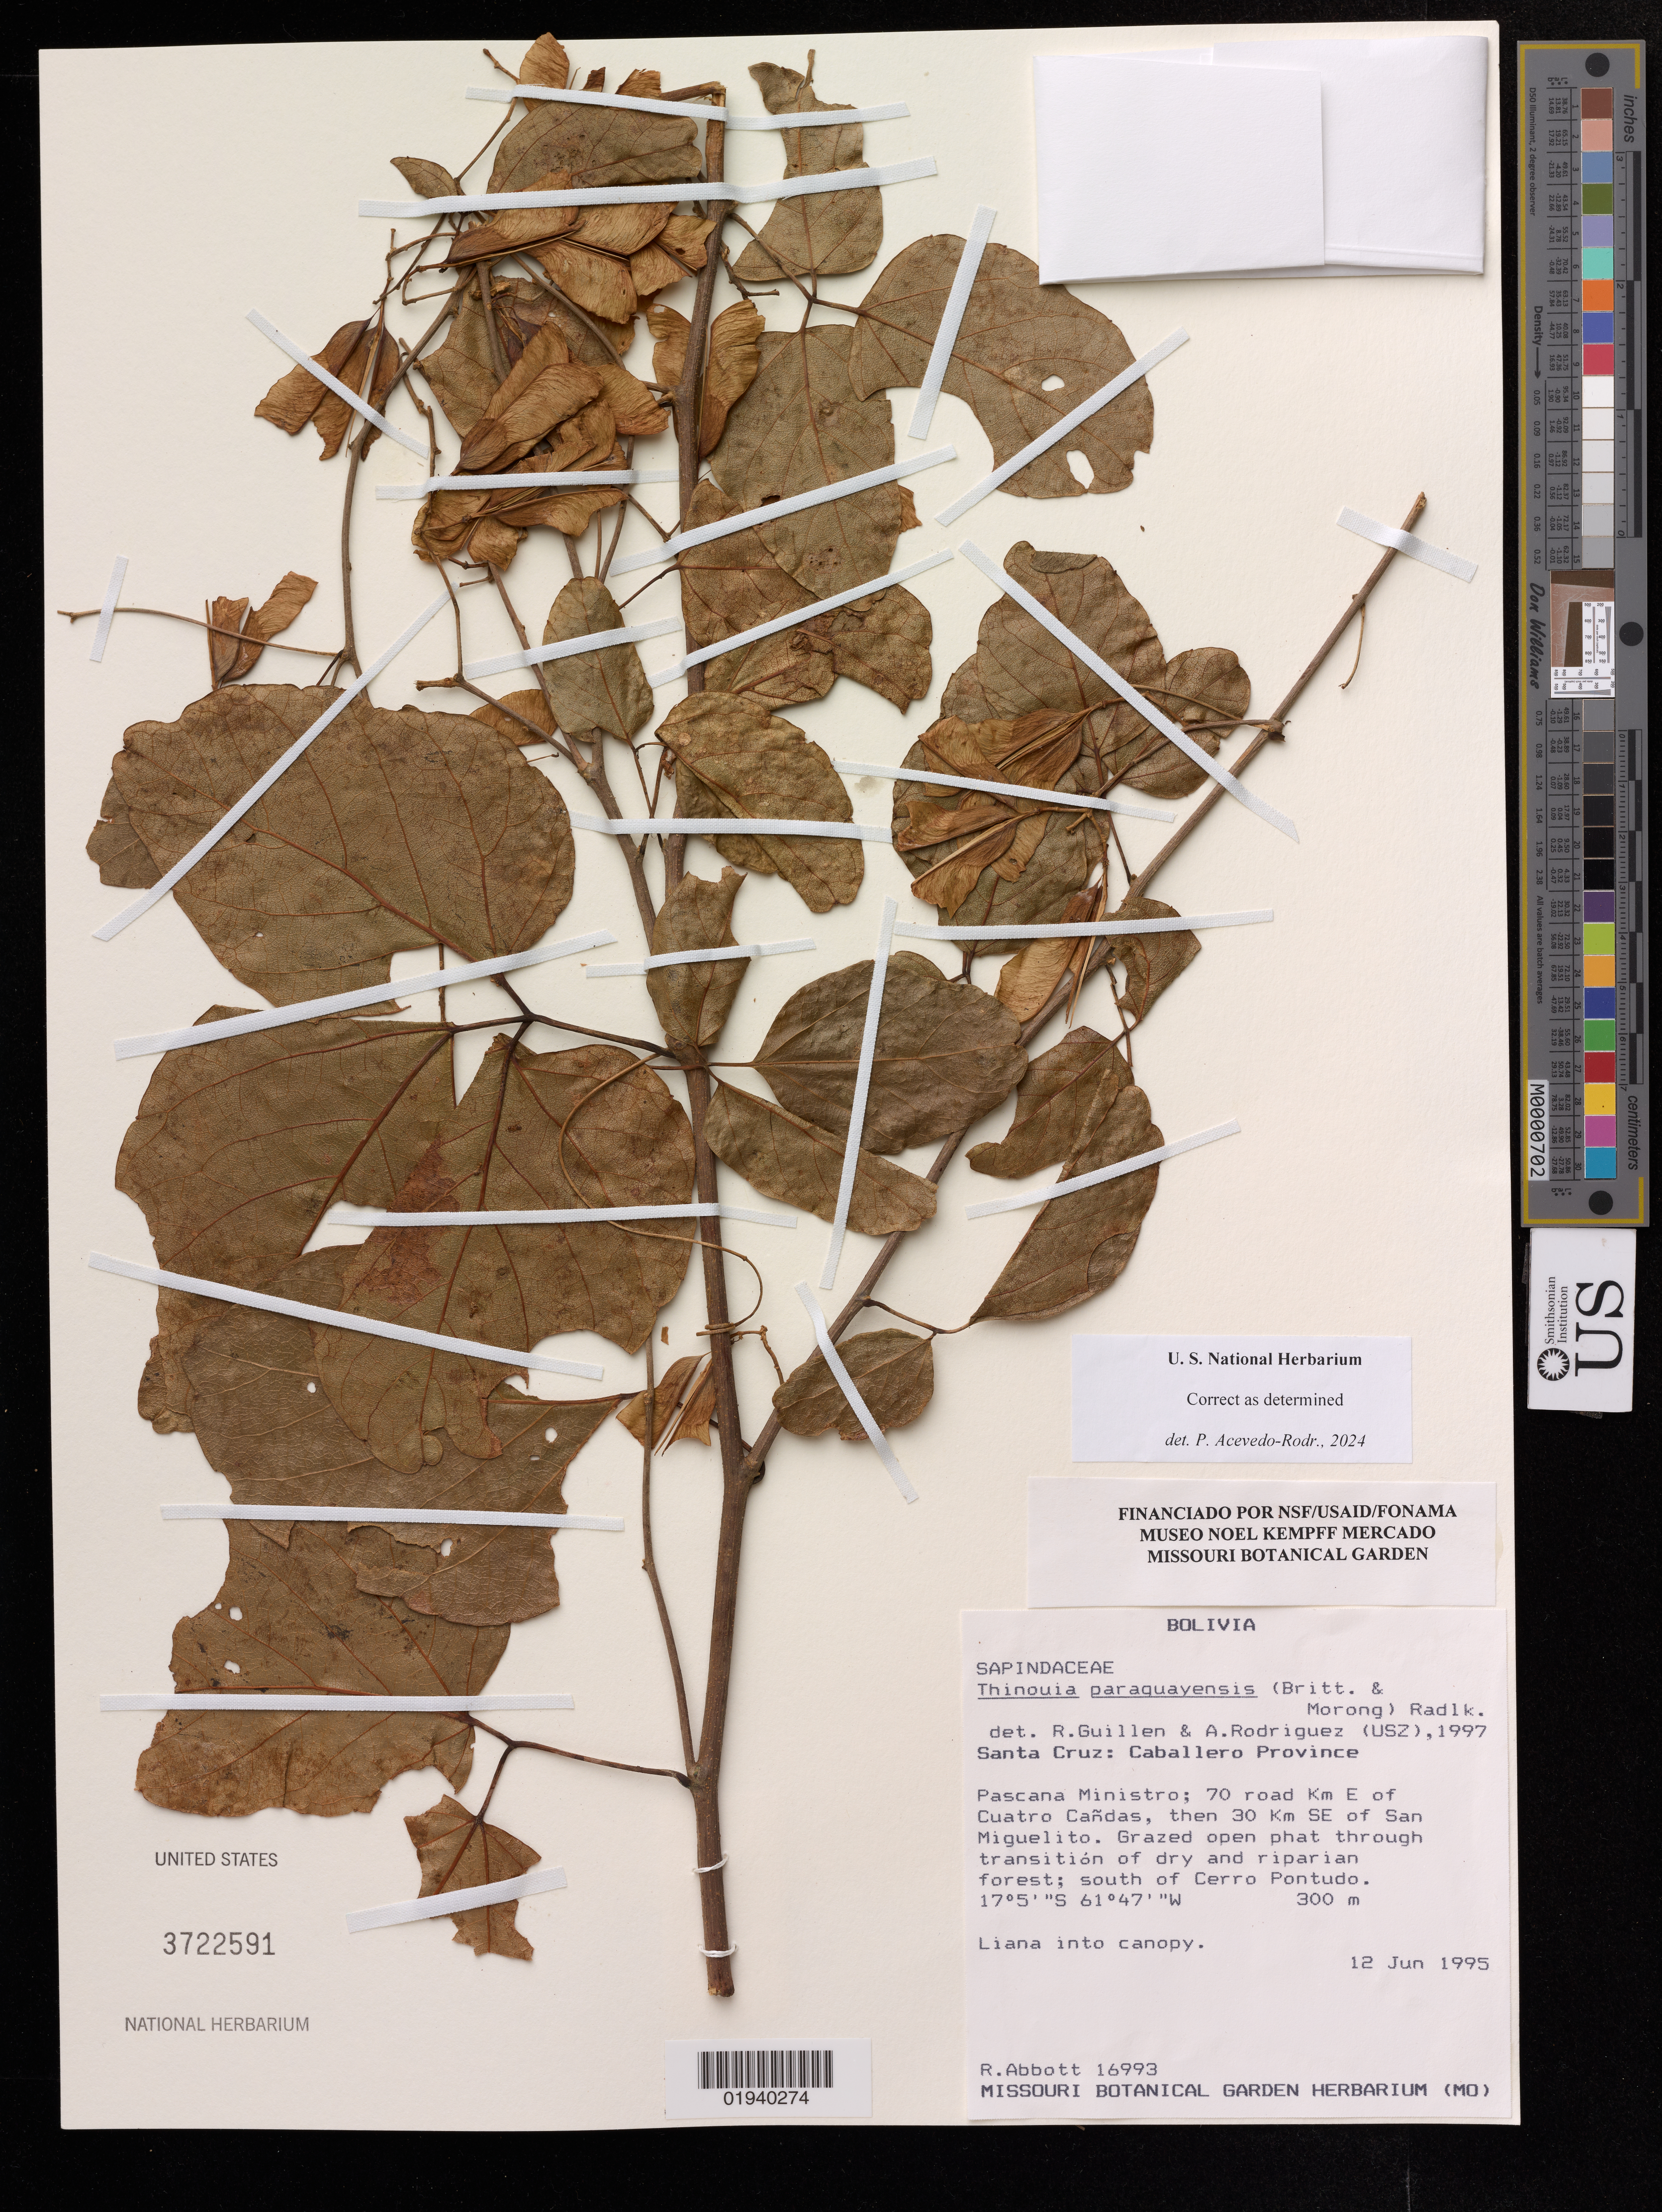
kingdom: Plantae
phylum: Tracheophyta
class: Magnoliopsida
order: Sapindales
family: Sapindaceae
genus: Thinouia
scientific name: Thinouia paraguayensis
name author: (Britton) Radlk.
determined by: Acevedo-Rodriguez, P., (US), Smithsonian Institution - National Museum of Natural History (UNITED STATES)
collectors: R. Abbott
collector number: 16993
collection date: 1995-06-12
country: Bolivia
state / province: Santa Cruz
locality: Caballero Province. Pascana ministro; 70 road km E of Cuatro Cañdas, then 30 km SE of San Miguelito. South of Cerro Pontudo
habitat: Grazed open phat through transitión of dry and riparian forest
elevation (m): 300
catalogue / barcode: US 3722591